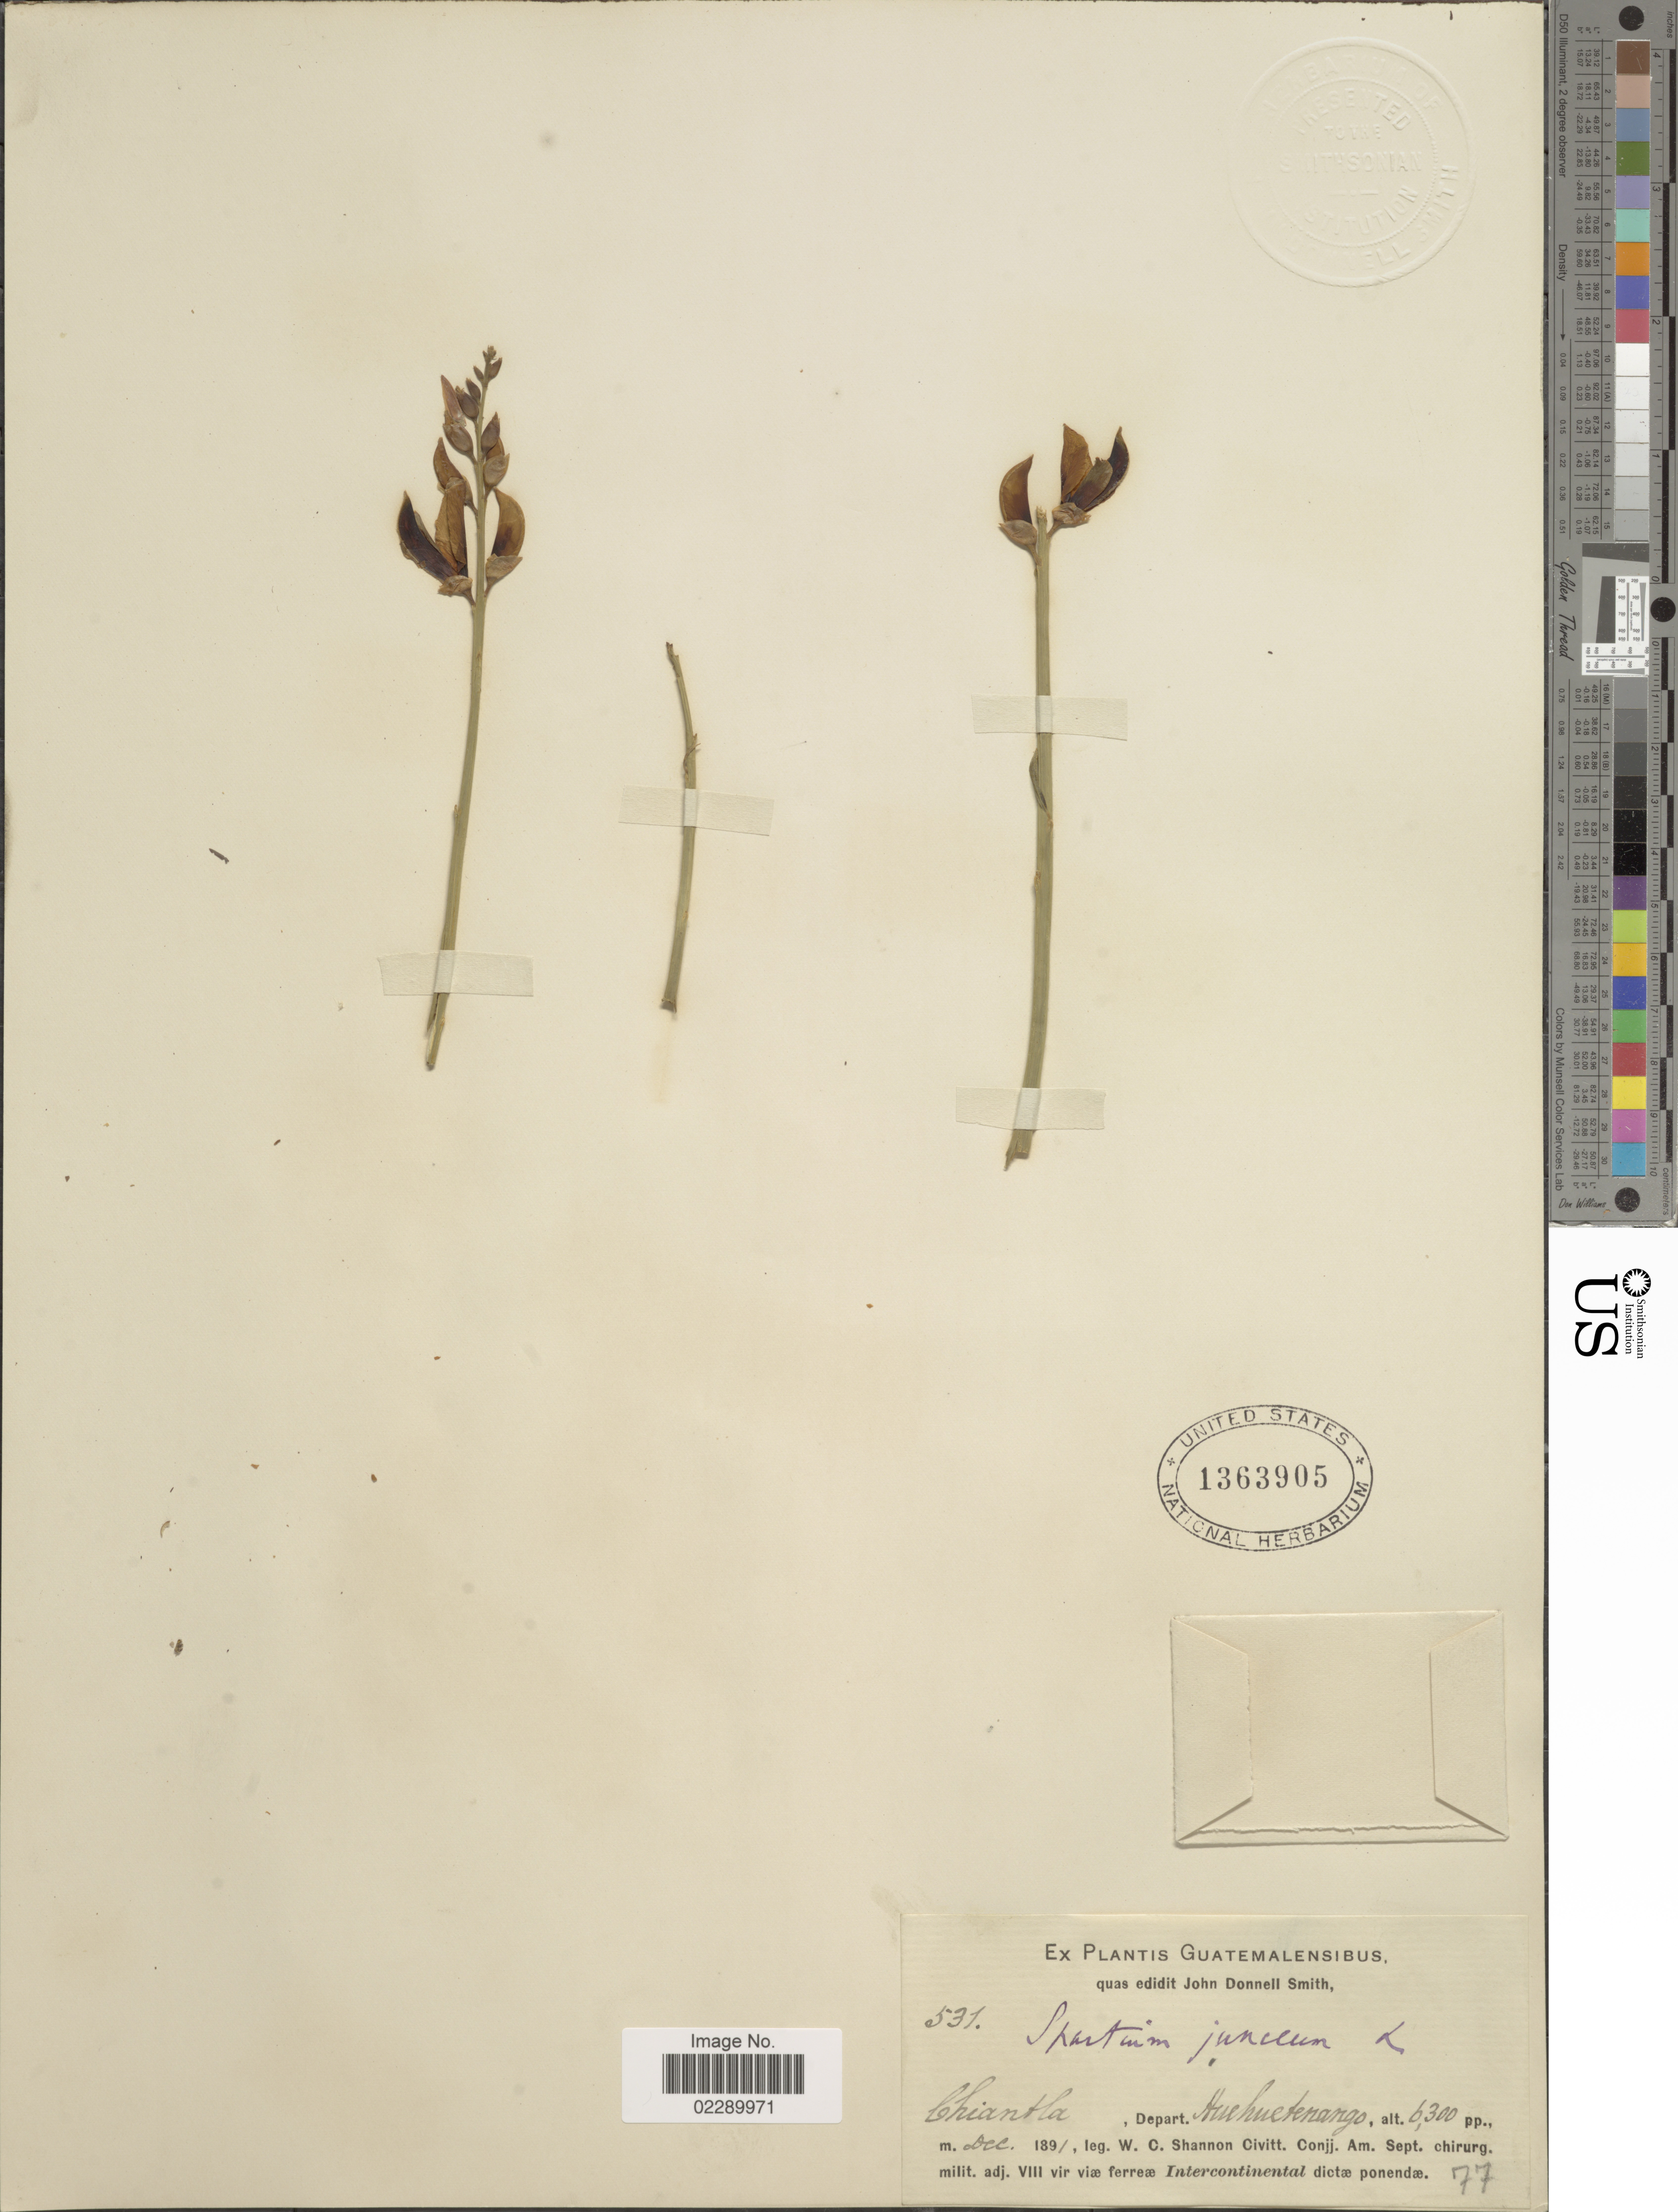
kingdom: Plantae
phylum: Tracheophyta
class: Magnoliopsida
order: Fabales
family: Fabaceae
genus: Spartium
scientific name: Spartium junceum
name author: L.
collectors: W. C. Shannon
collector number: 531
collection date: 1891-12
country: Guatemala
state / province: Huehuetenango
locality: Chiantla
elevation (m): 1920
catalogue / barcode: US 1363905